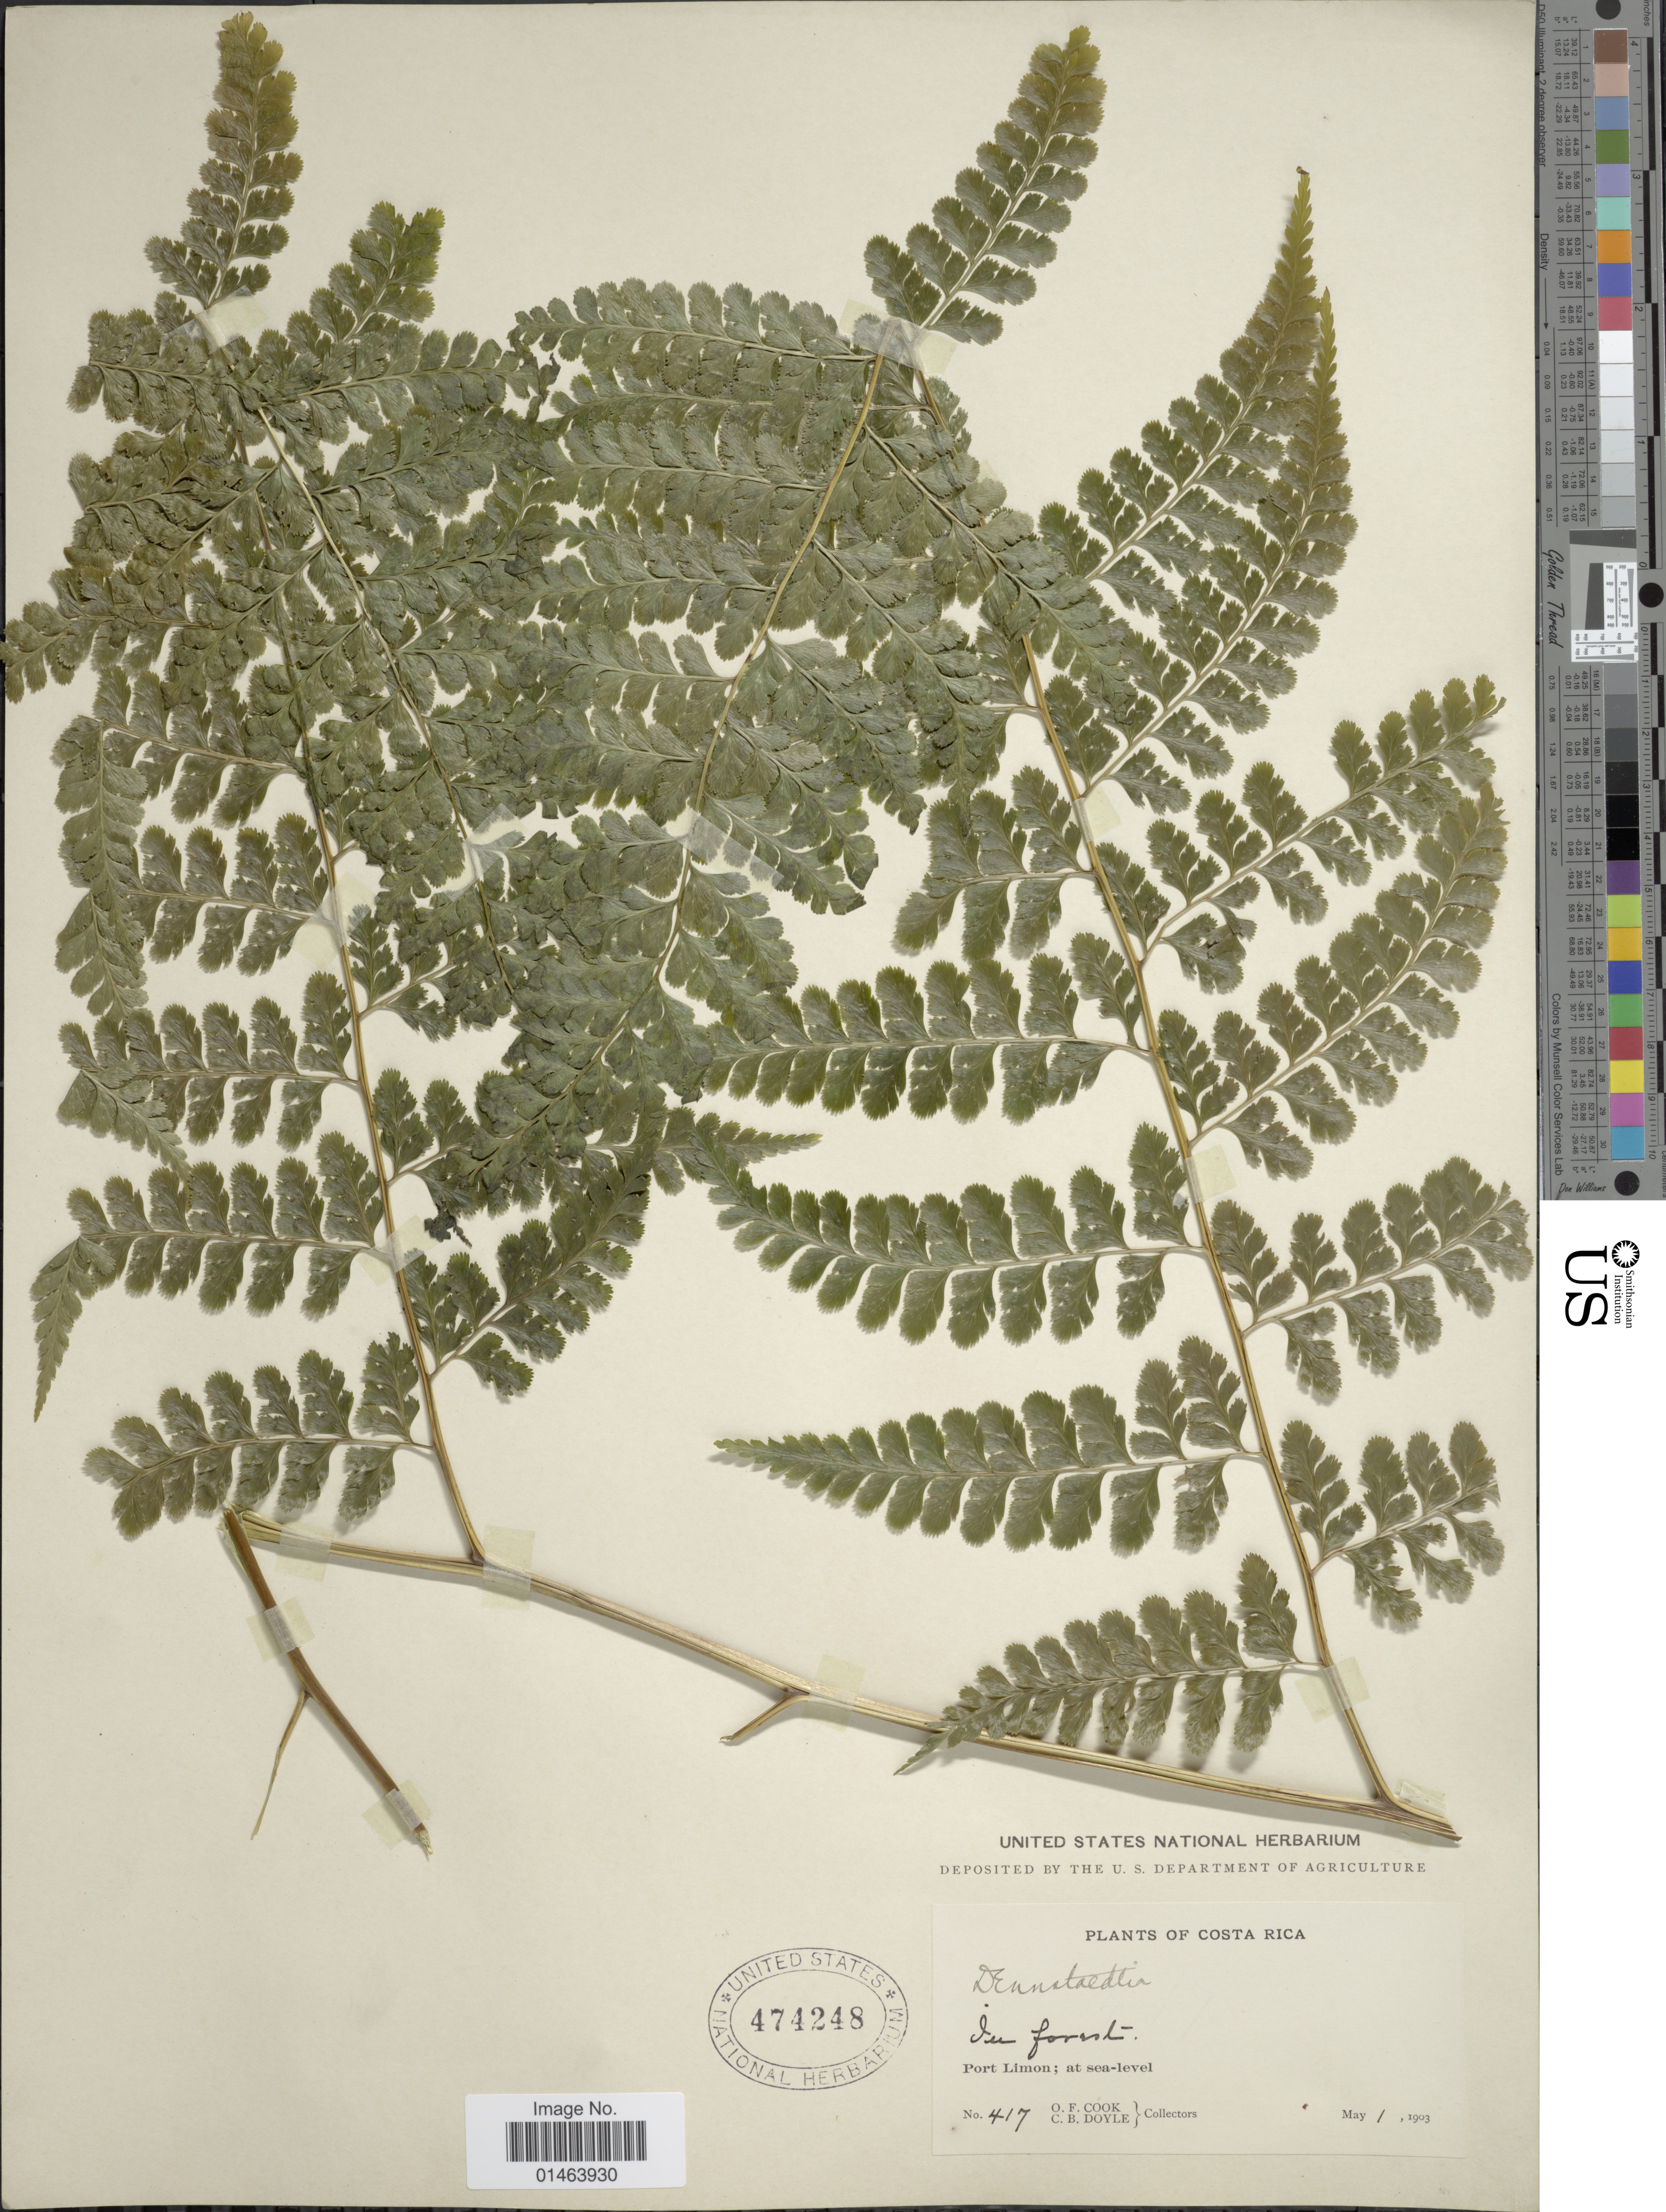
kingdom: Plantae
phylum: Tracheophyta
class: Polypodiopsida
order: Polypodiales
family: Dennstaedtiaceae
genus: Dennstaedtia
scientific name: Dennstaedtia bipinnata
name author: (Cav.) Maxon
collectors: O. F. Cook & C. Doyle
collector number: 417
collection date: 1903-05-01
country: Costa Rica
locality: Costa Rica, Port Limon.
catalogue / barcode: US 474248